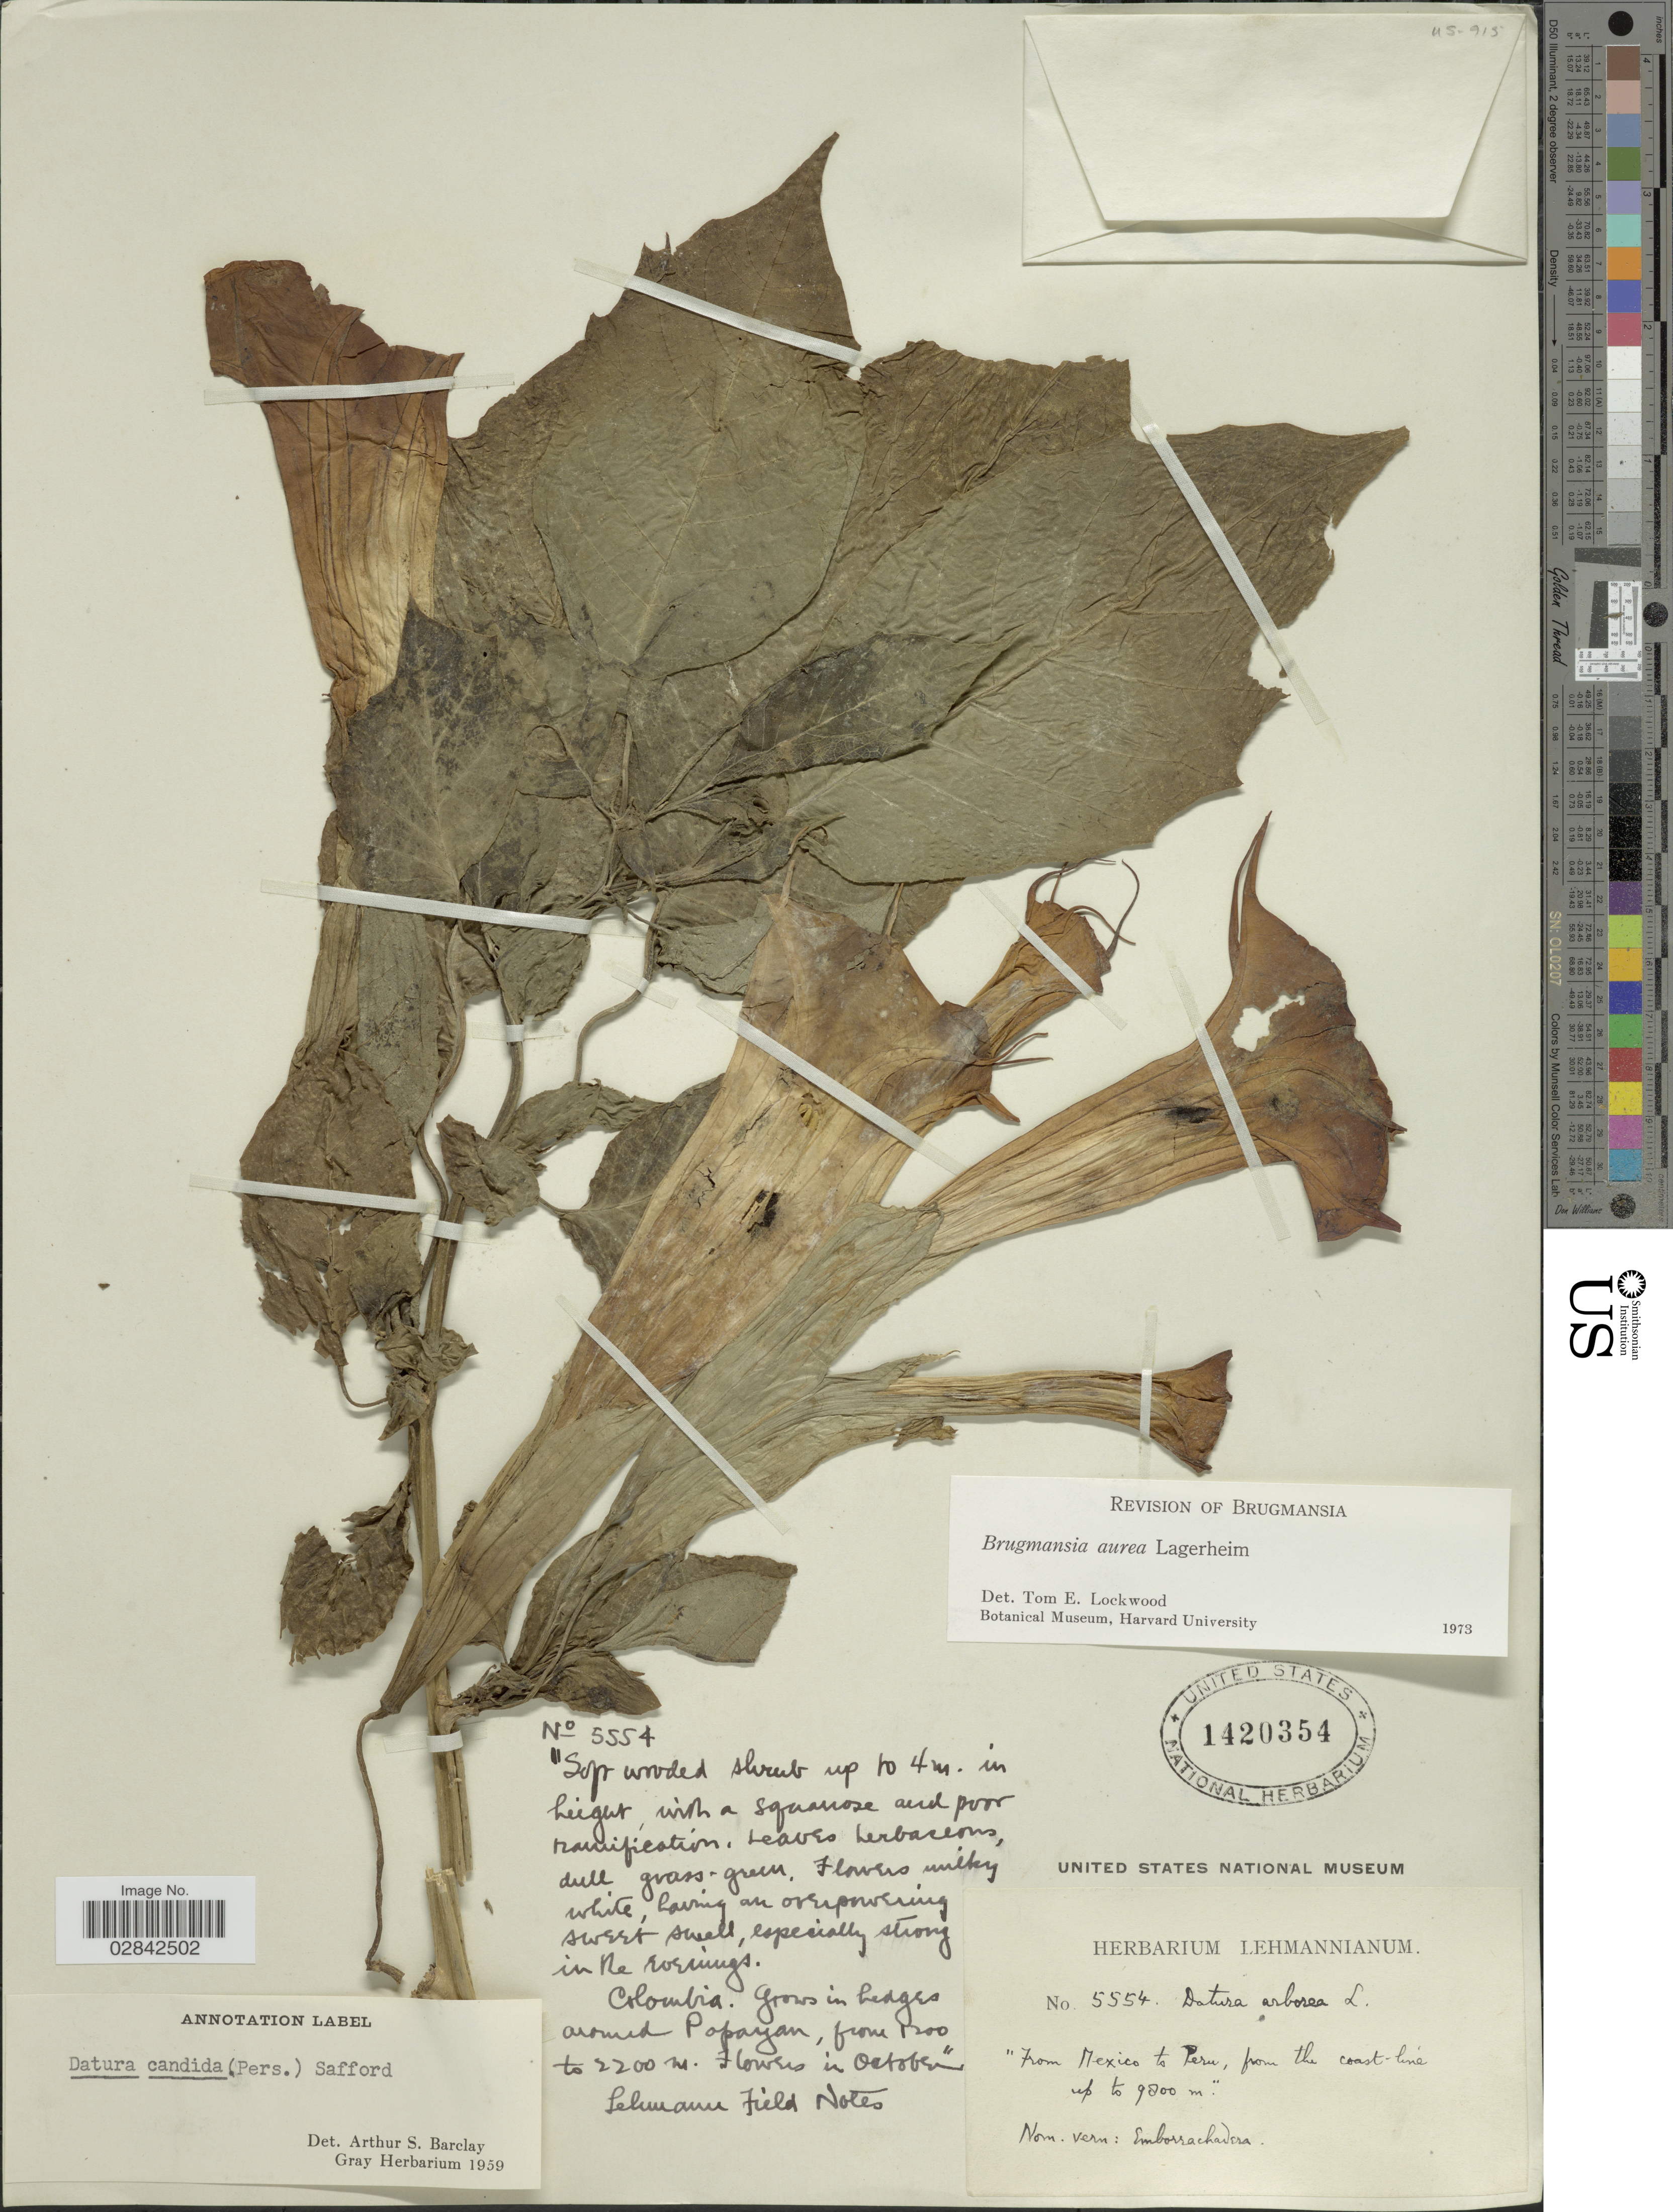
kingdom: Plantae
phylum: Tracheophyta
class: Magnoliopsida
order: Solanales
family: Solanaceae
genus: Brugmansia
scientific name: Brugmansia aurea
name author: Lagerh.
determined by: Lockwood, T. E.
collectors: ex herb. Lehmannianum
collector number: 5554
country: Colombia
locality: Hedges around Popayan.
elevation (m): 1200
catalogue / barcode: US 1420354